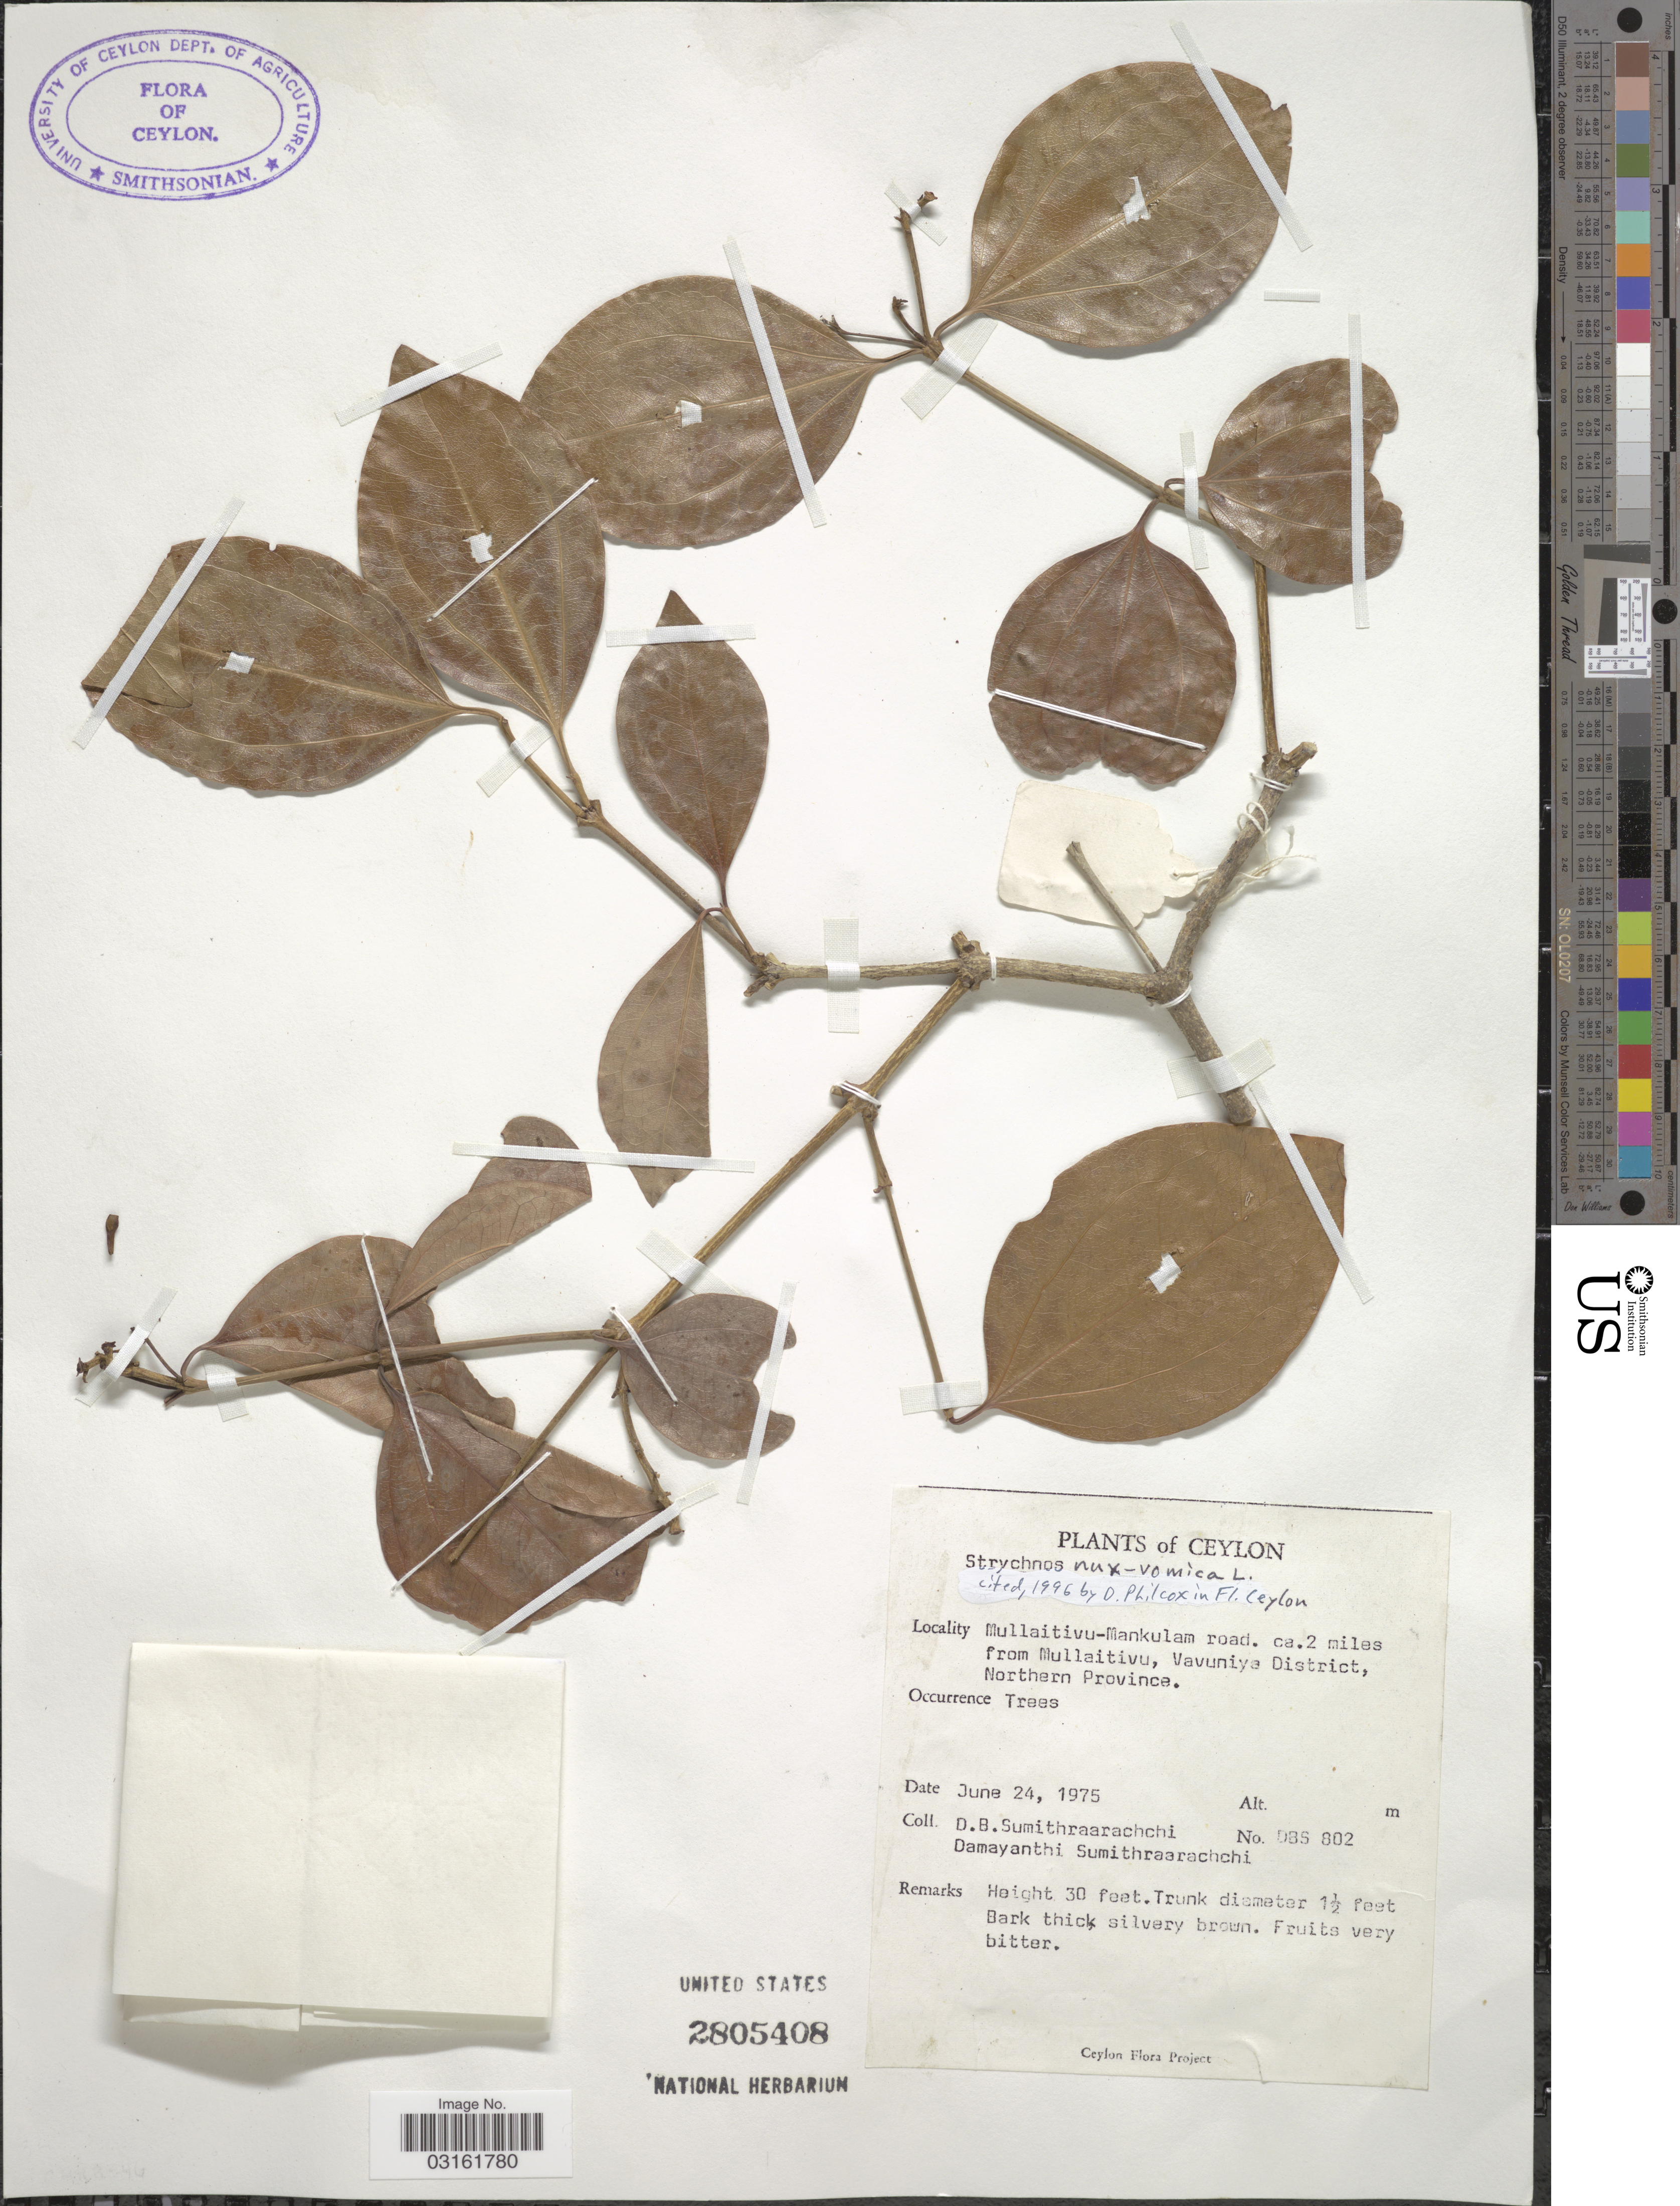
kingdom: Plantae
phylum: Tracheophyta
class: Magnoliopsida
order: Gentianales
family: Loganiaceae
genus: Strychnos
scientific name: Strychnos nux-vomica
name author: L.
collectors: D. B. Sumithraarachchi & D. Sumithraarachchi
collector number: DBS 802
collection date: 1975-06-24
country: Sri Lanka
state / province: Northern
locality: Ceylon. Mullaitivu-Mankulam road, ca. 2 miles from Mullaitivu, Vavuniya District.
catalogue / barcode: US 2805408